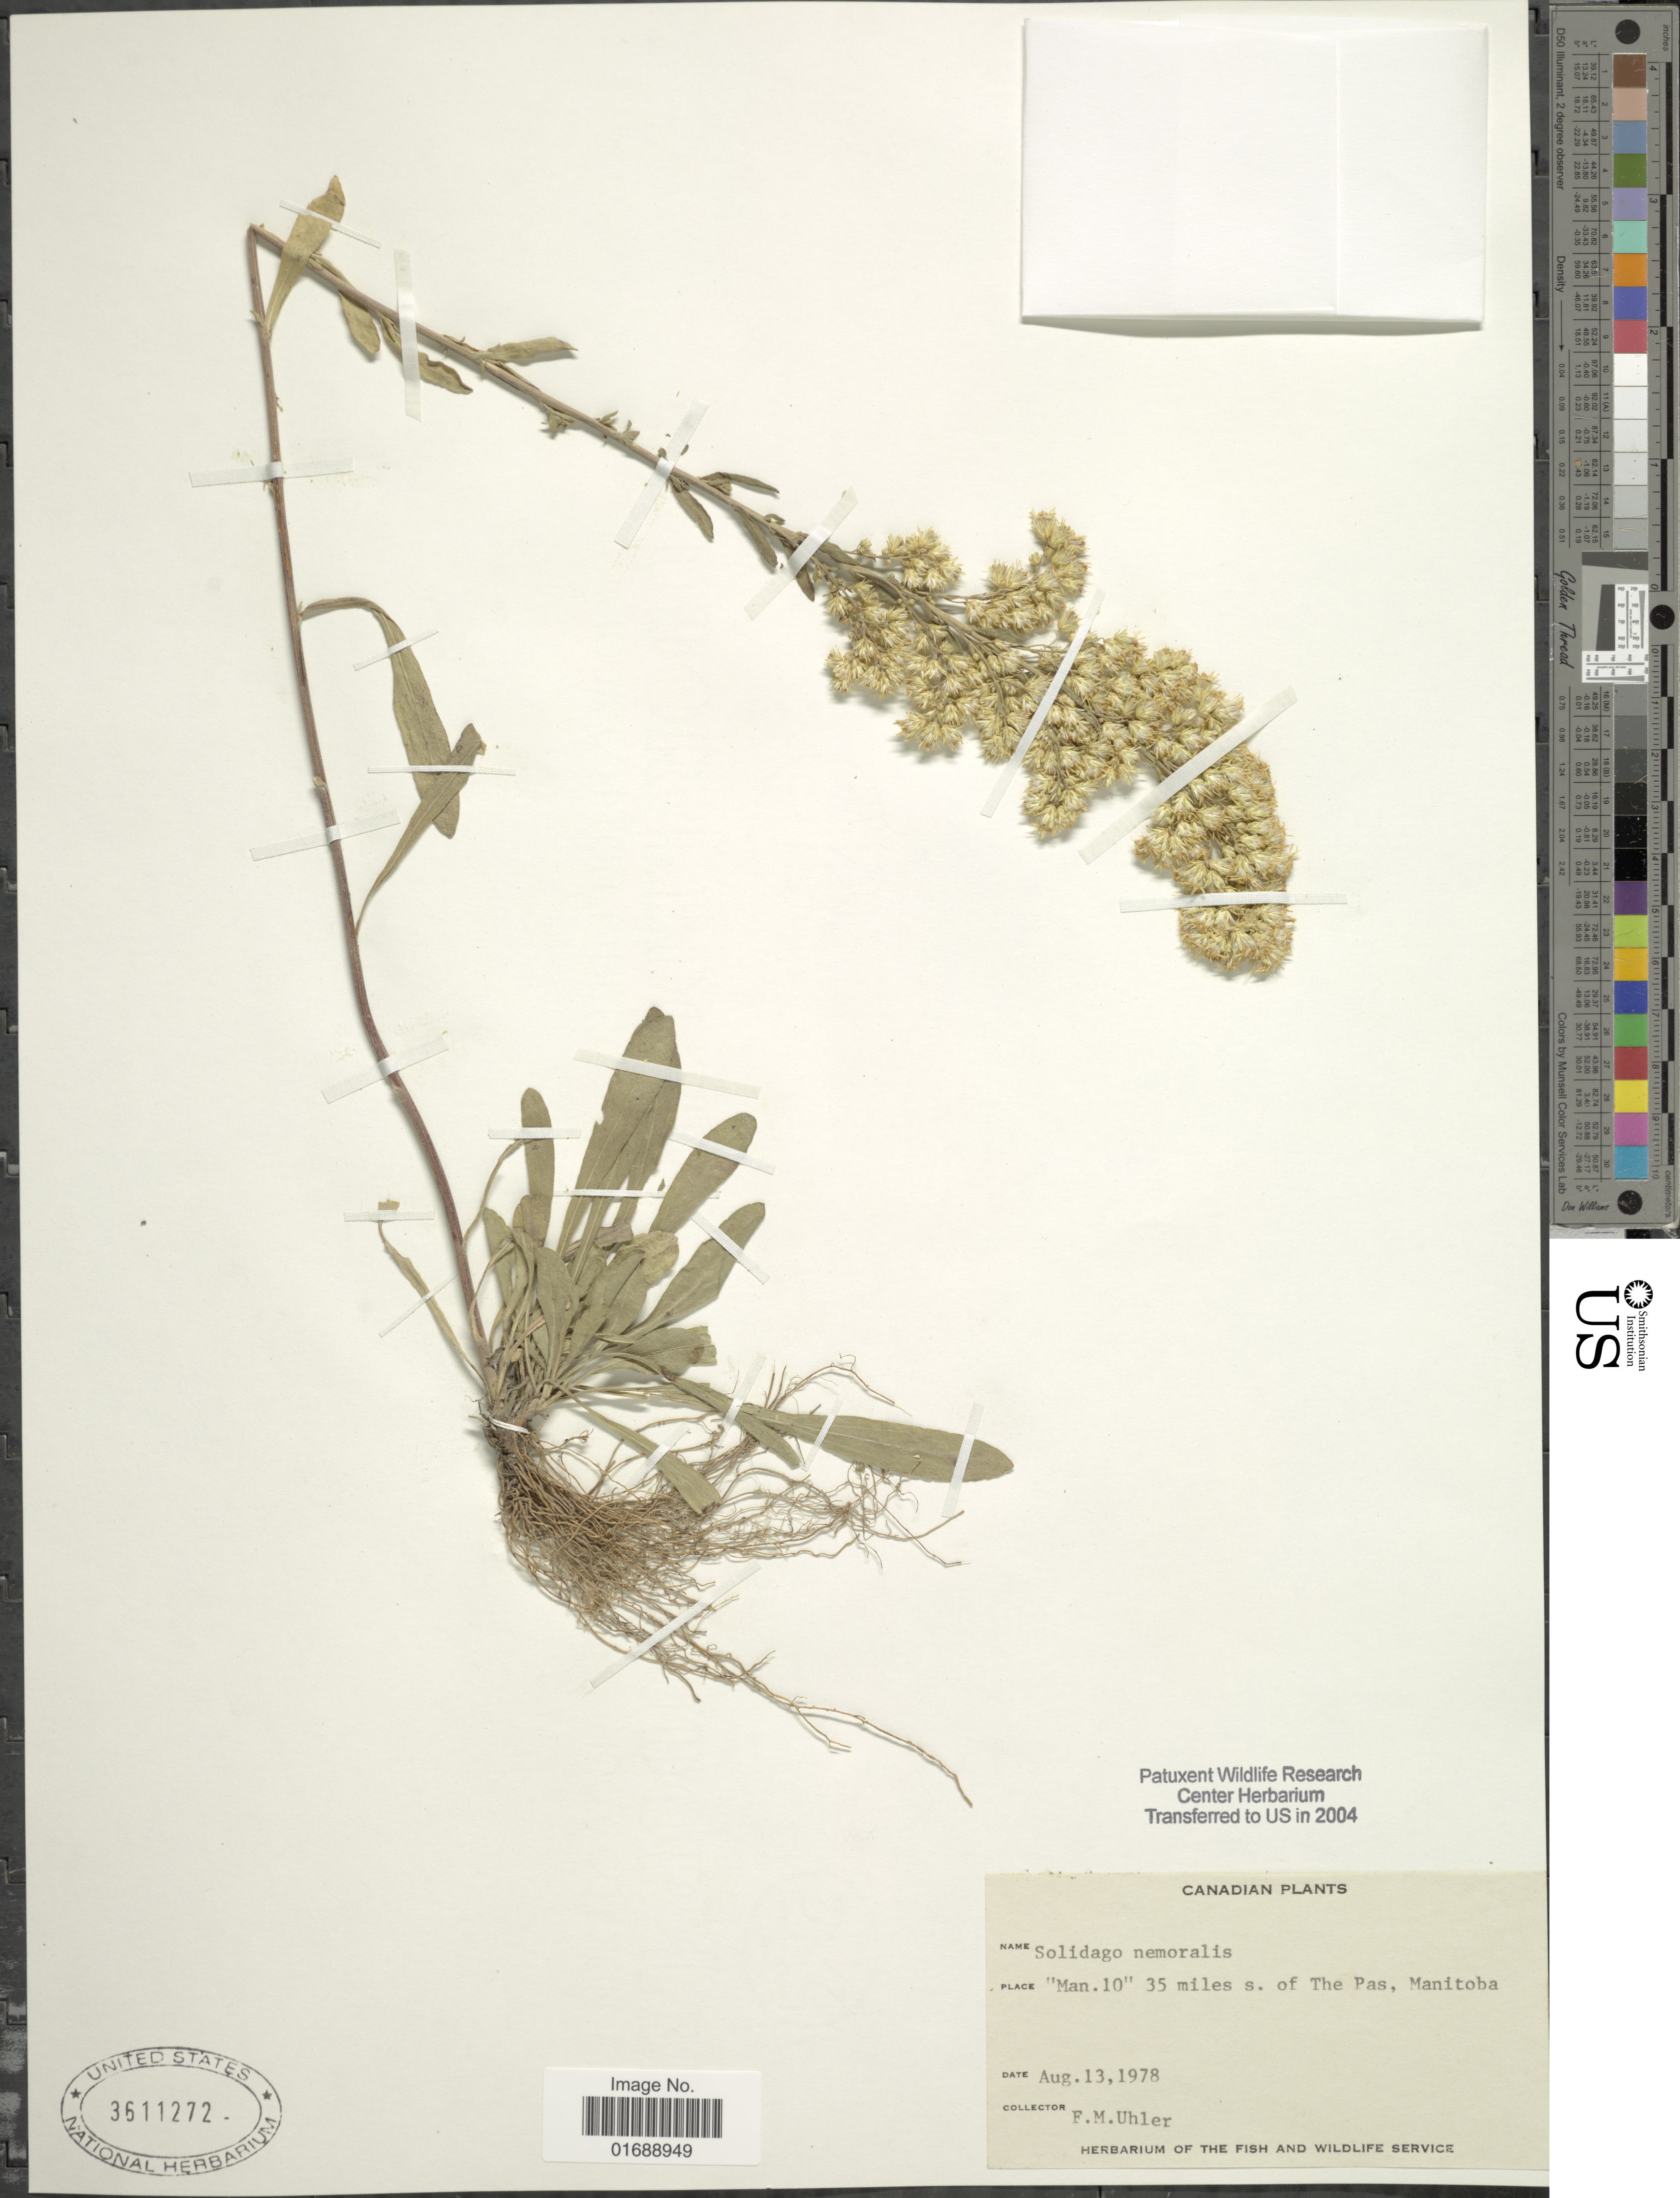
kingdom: Plantae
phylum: Tracheophyta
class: Magnoliopsida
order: Asterales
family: Asteraceae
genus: Solidago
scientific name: Solidago nemoralis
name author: Aiton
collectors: F. M. Uhler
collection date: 1978-08-13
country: Canada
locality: Man.10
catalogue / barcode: US 3611272